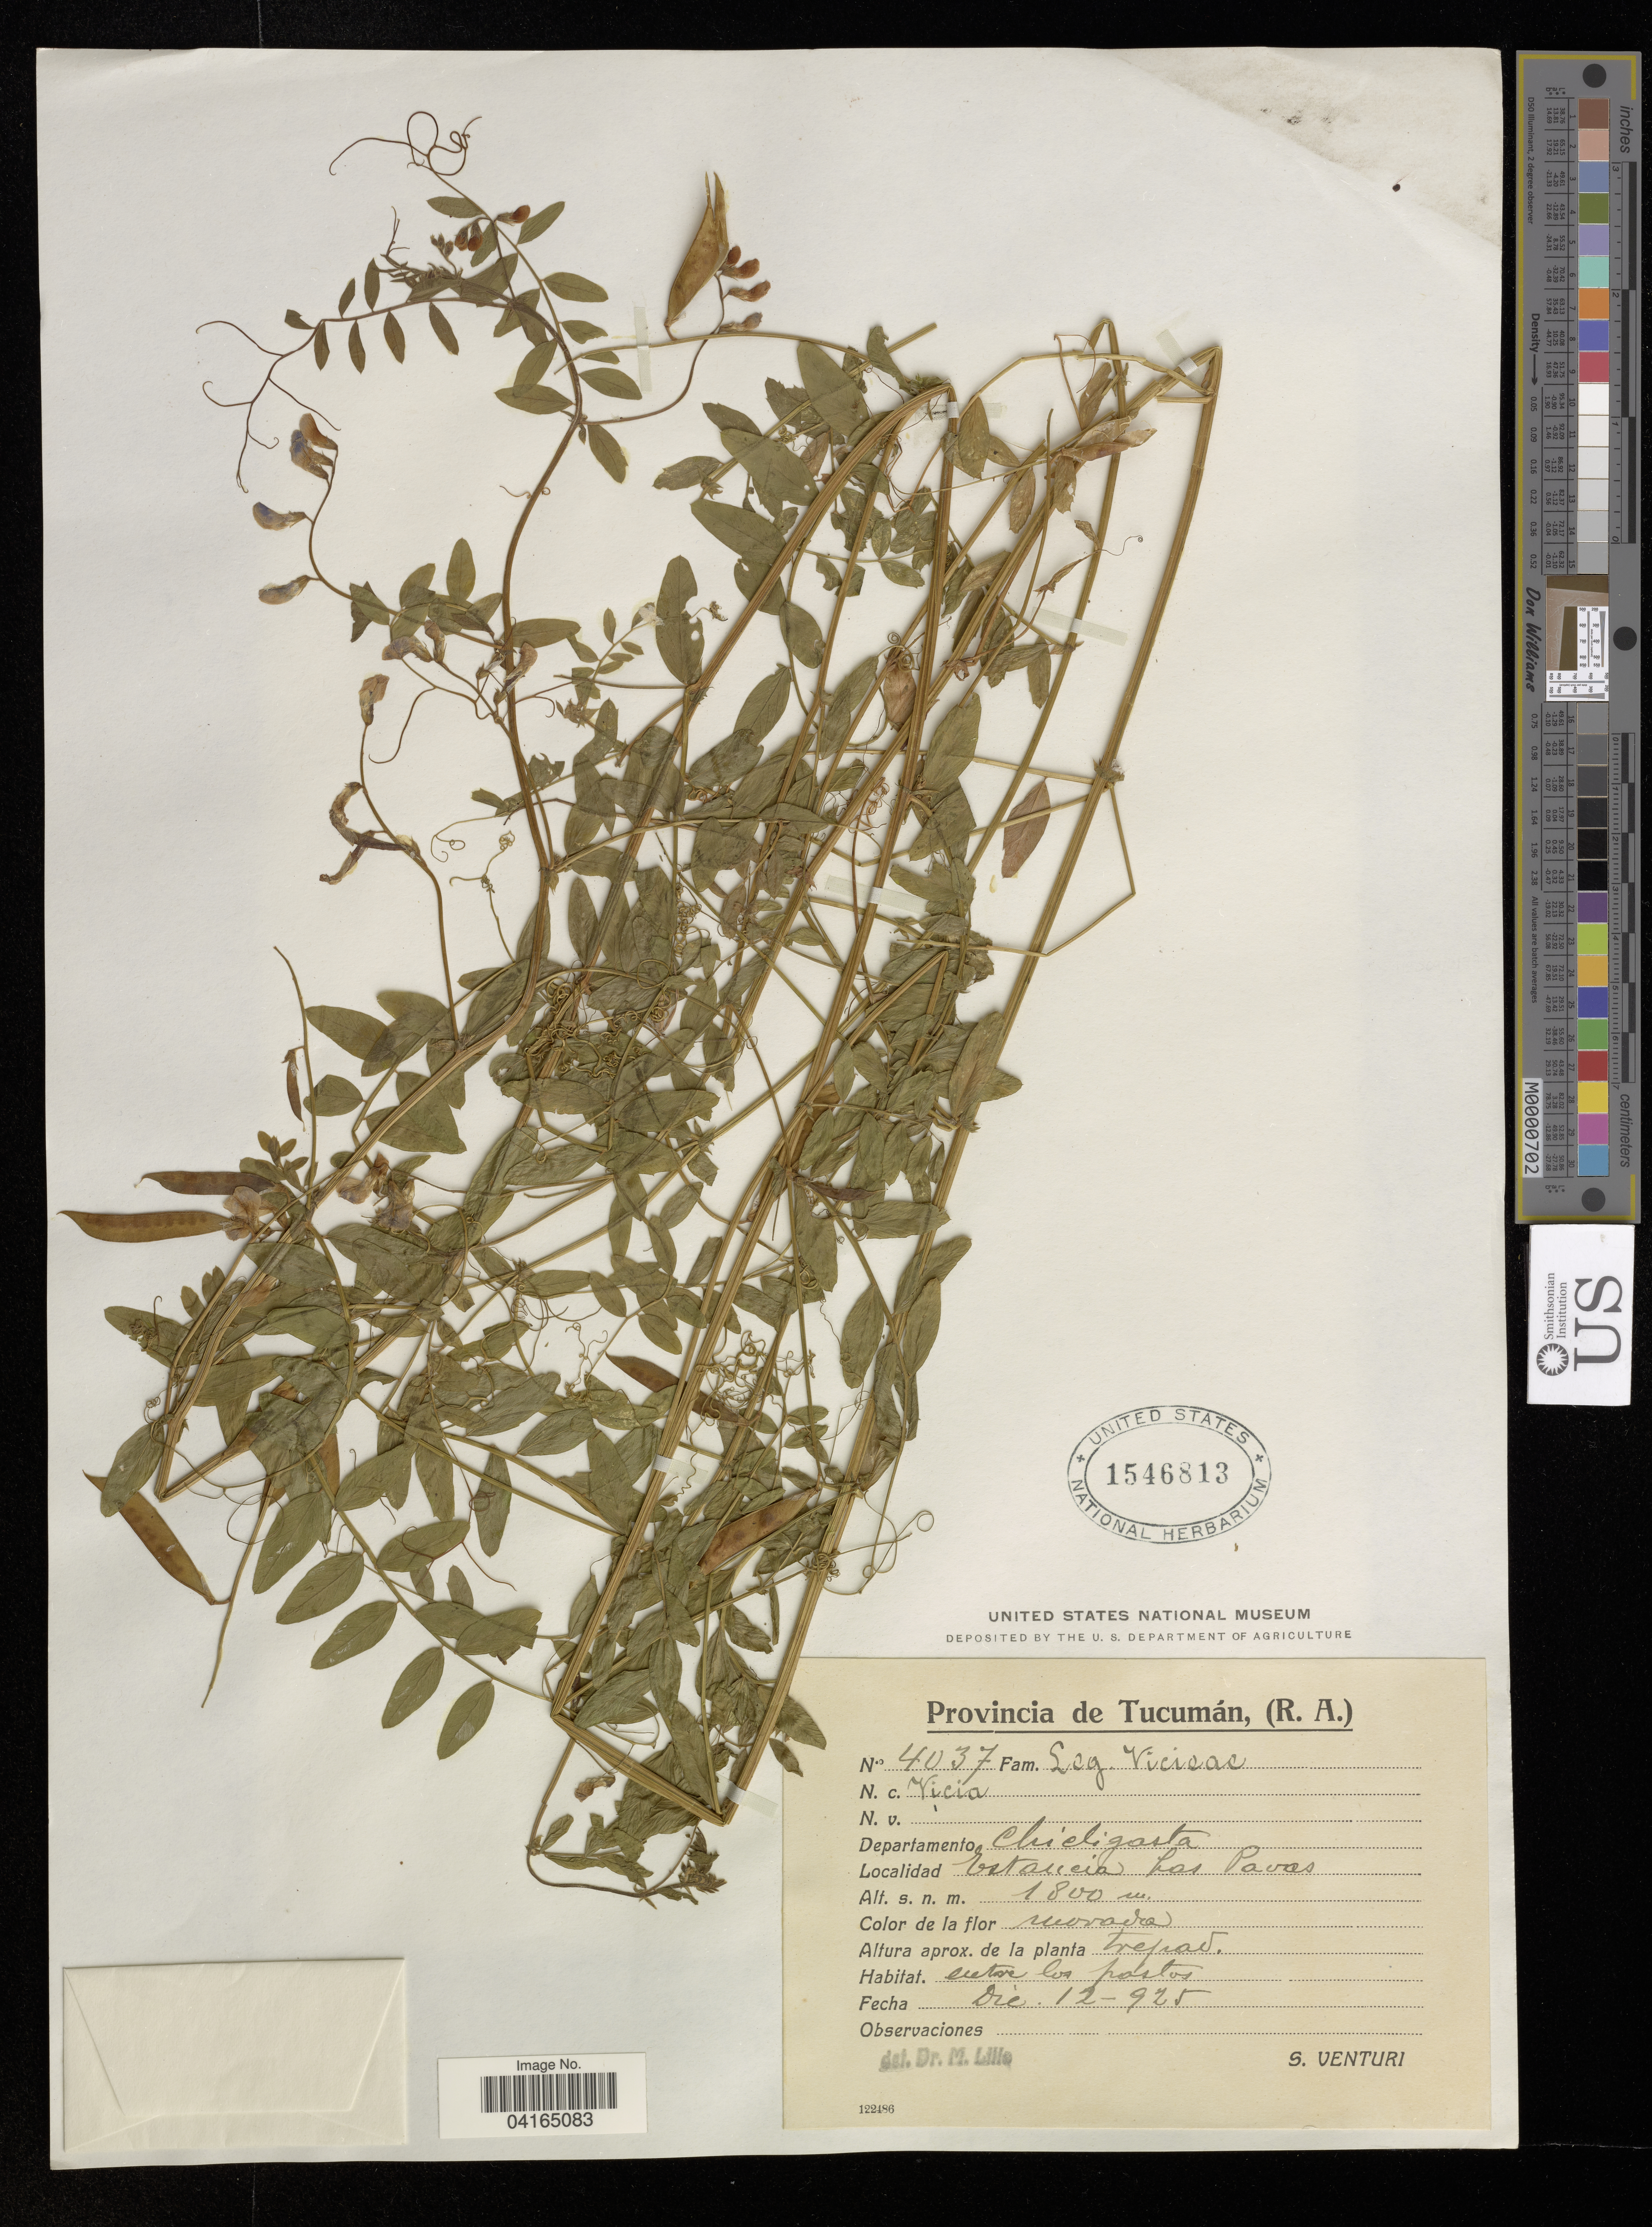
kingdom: Plantae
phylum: Tracheophyta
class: Magnoliopsida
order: Fabales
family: Fabaceae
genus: Vicia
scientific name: Vicia sp.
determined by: Hechenleitner, Paulina, RBG Edinburgh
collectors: S. Venturi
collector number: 4037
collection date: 1925-12-12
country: Argentina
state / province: Tucuman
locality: Provincia de Tucumán, (R.A.). Departamento Chicligasta. Estancia Las Pavas.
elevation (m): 1800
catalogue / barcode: US 1546813